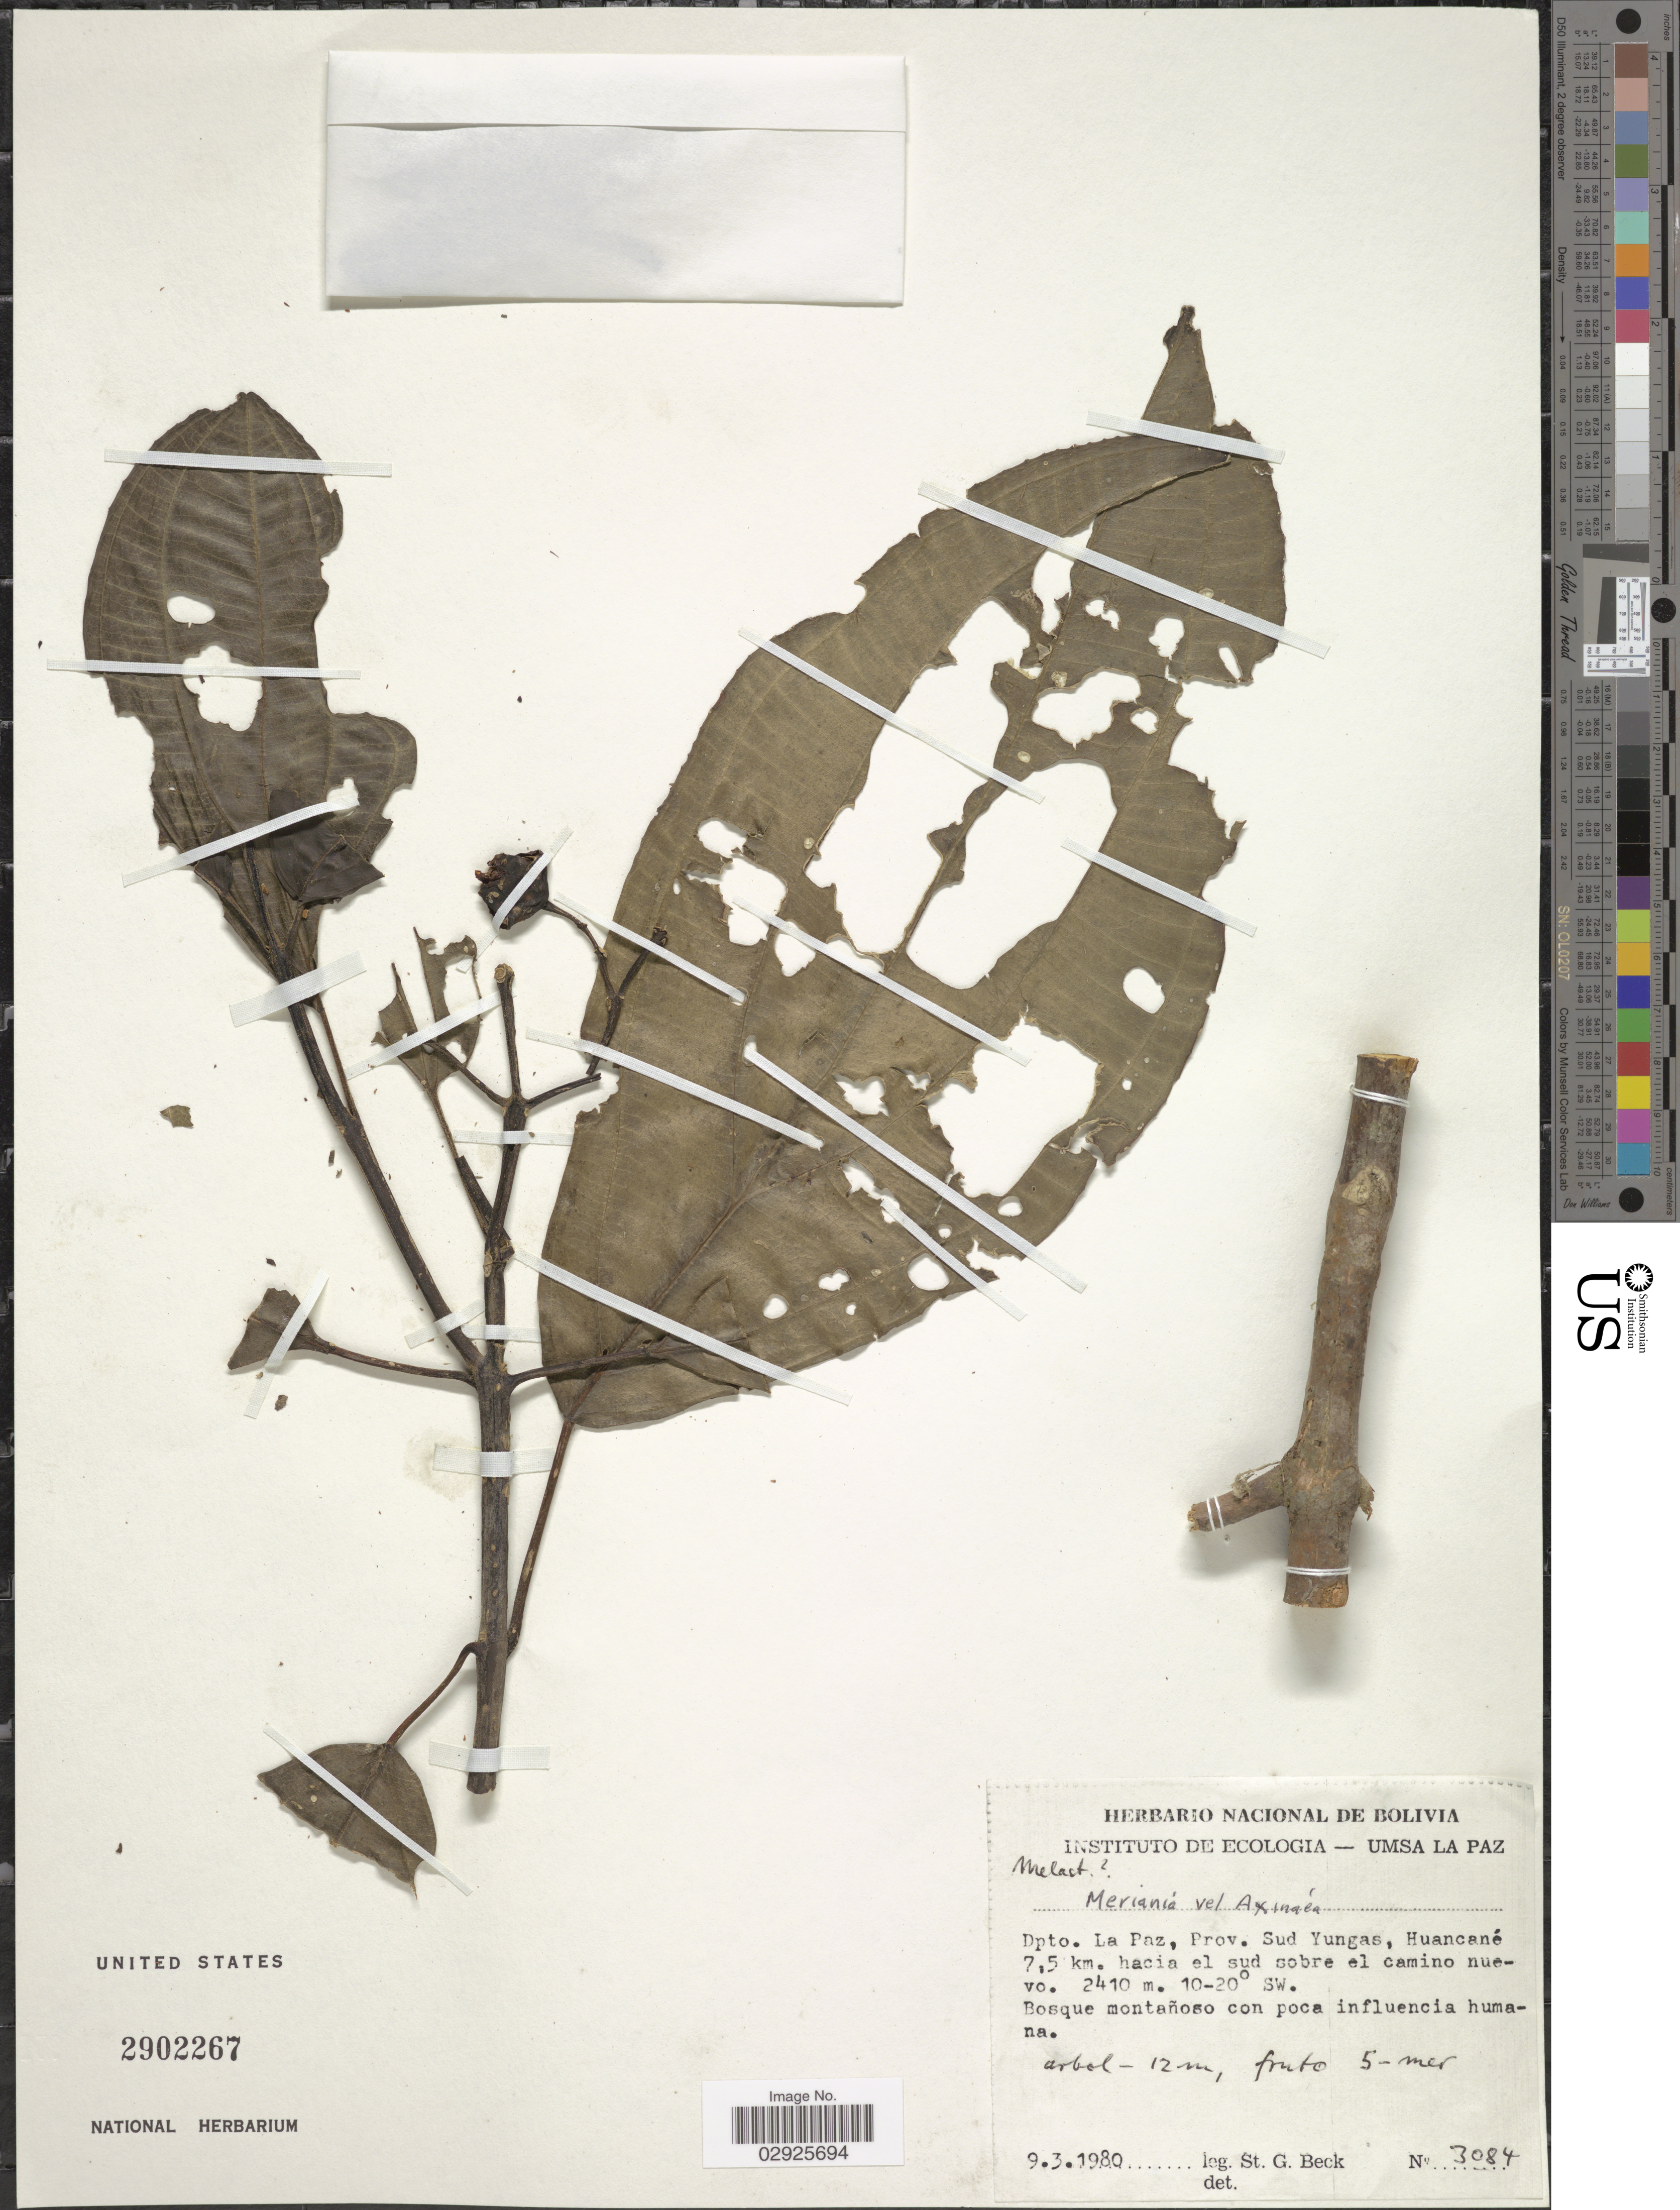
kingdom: Plantae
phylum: Tracheophyta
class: Magnoliopsida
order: Myrtales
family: Melastomataceae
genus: Meriania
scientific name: Meriania sp.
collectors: S. G. Beck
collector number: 3084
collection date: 1980-03-09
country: Bolivia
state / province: La Paz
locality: Dpto. La Paz, Prov. Sud Yungas, Huancané 7.5 km. hacia el sud sobre el camino nuevo. 10-20°SW.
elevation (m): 2410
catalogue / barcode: US 2902267